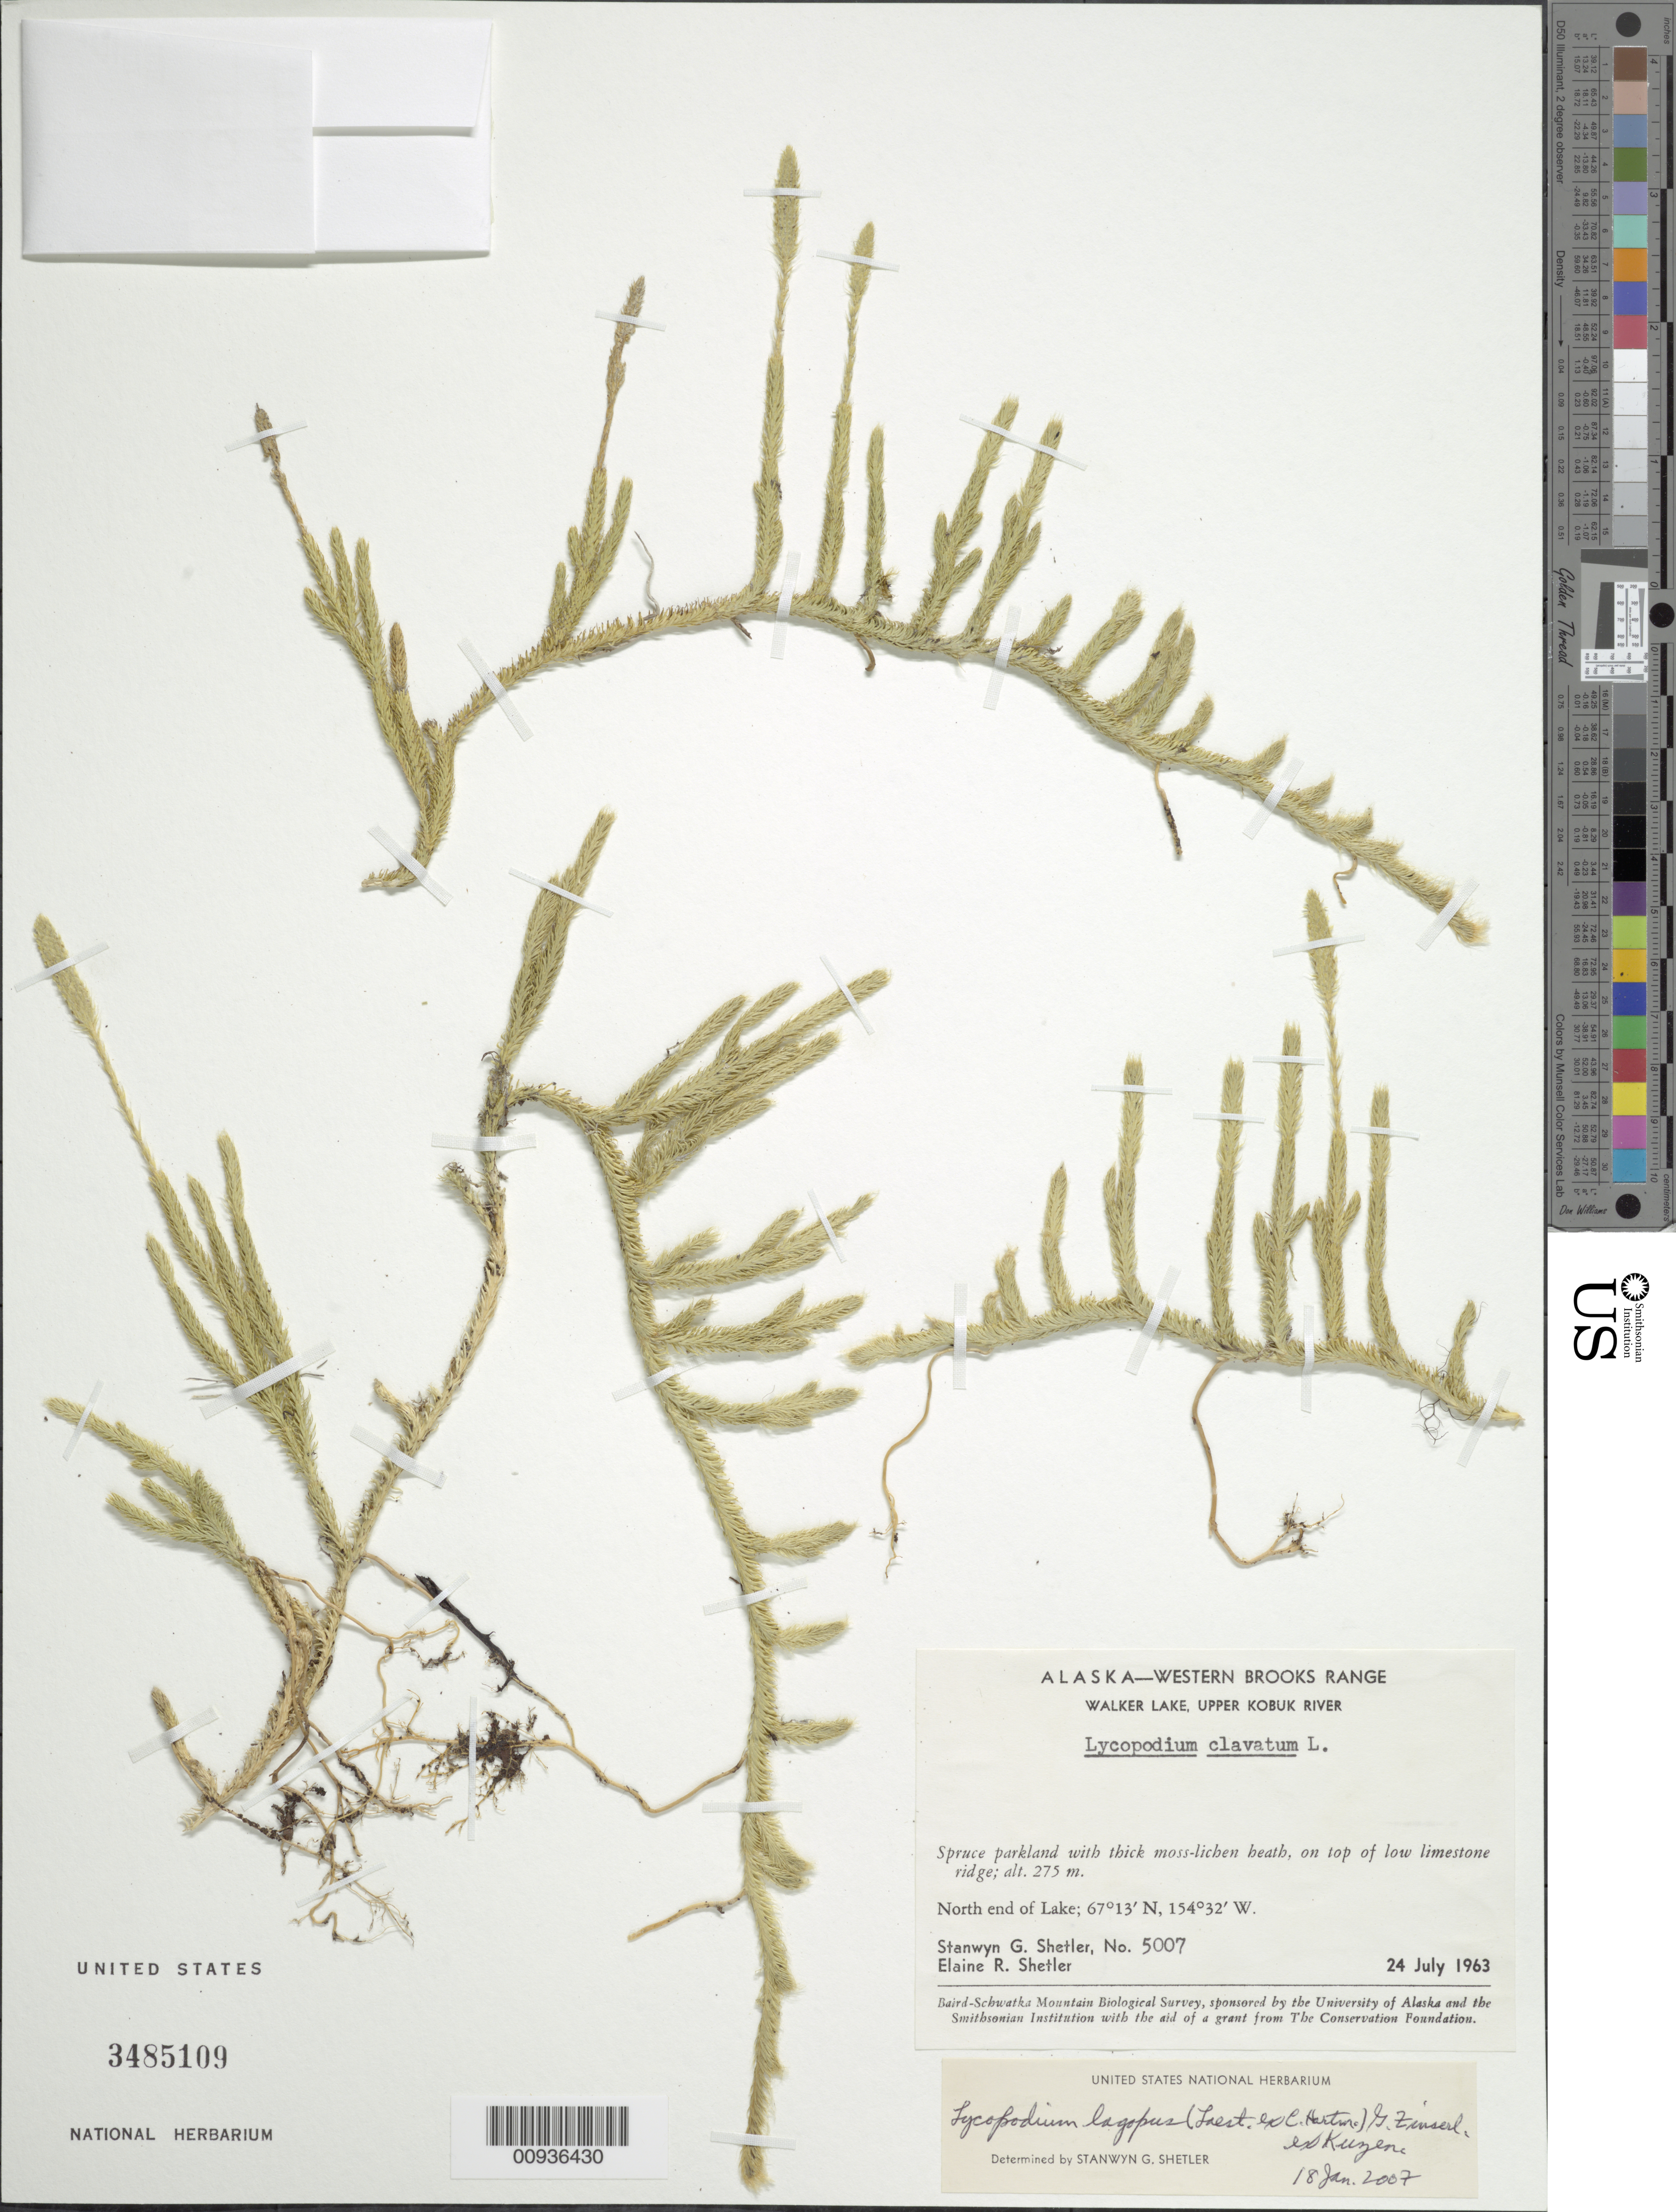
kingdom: Plantae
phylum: Tracheophyta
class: Lycopodiopsida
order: Lycopodiales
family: Lycopodiaceae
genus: Lycopodium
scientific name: Lycopodium clavatum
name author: L.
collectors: S. Shetler & E. R. Shetler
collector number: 5007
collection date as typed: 24 Jul 1963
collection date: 1963-07-24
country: United States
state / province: Alaska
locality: North end of Walker Lake. Western Brooks Range, Upper Kobuk River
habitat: Spruce parkland with thick moss-lichen heath, on top of low limestone ridge.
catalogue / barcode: US 3485109